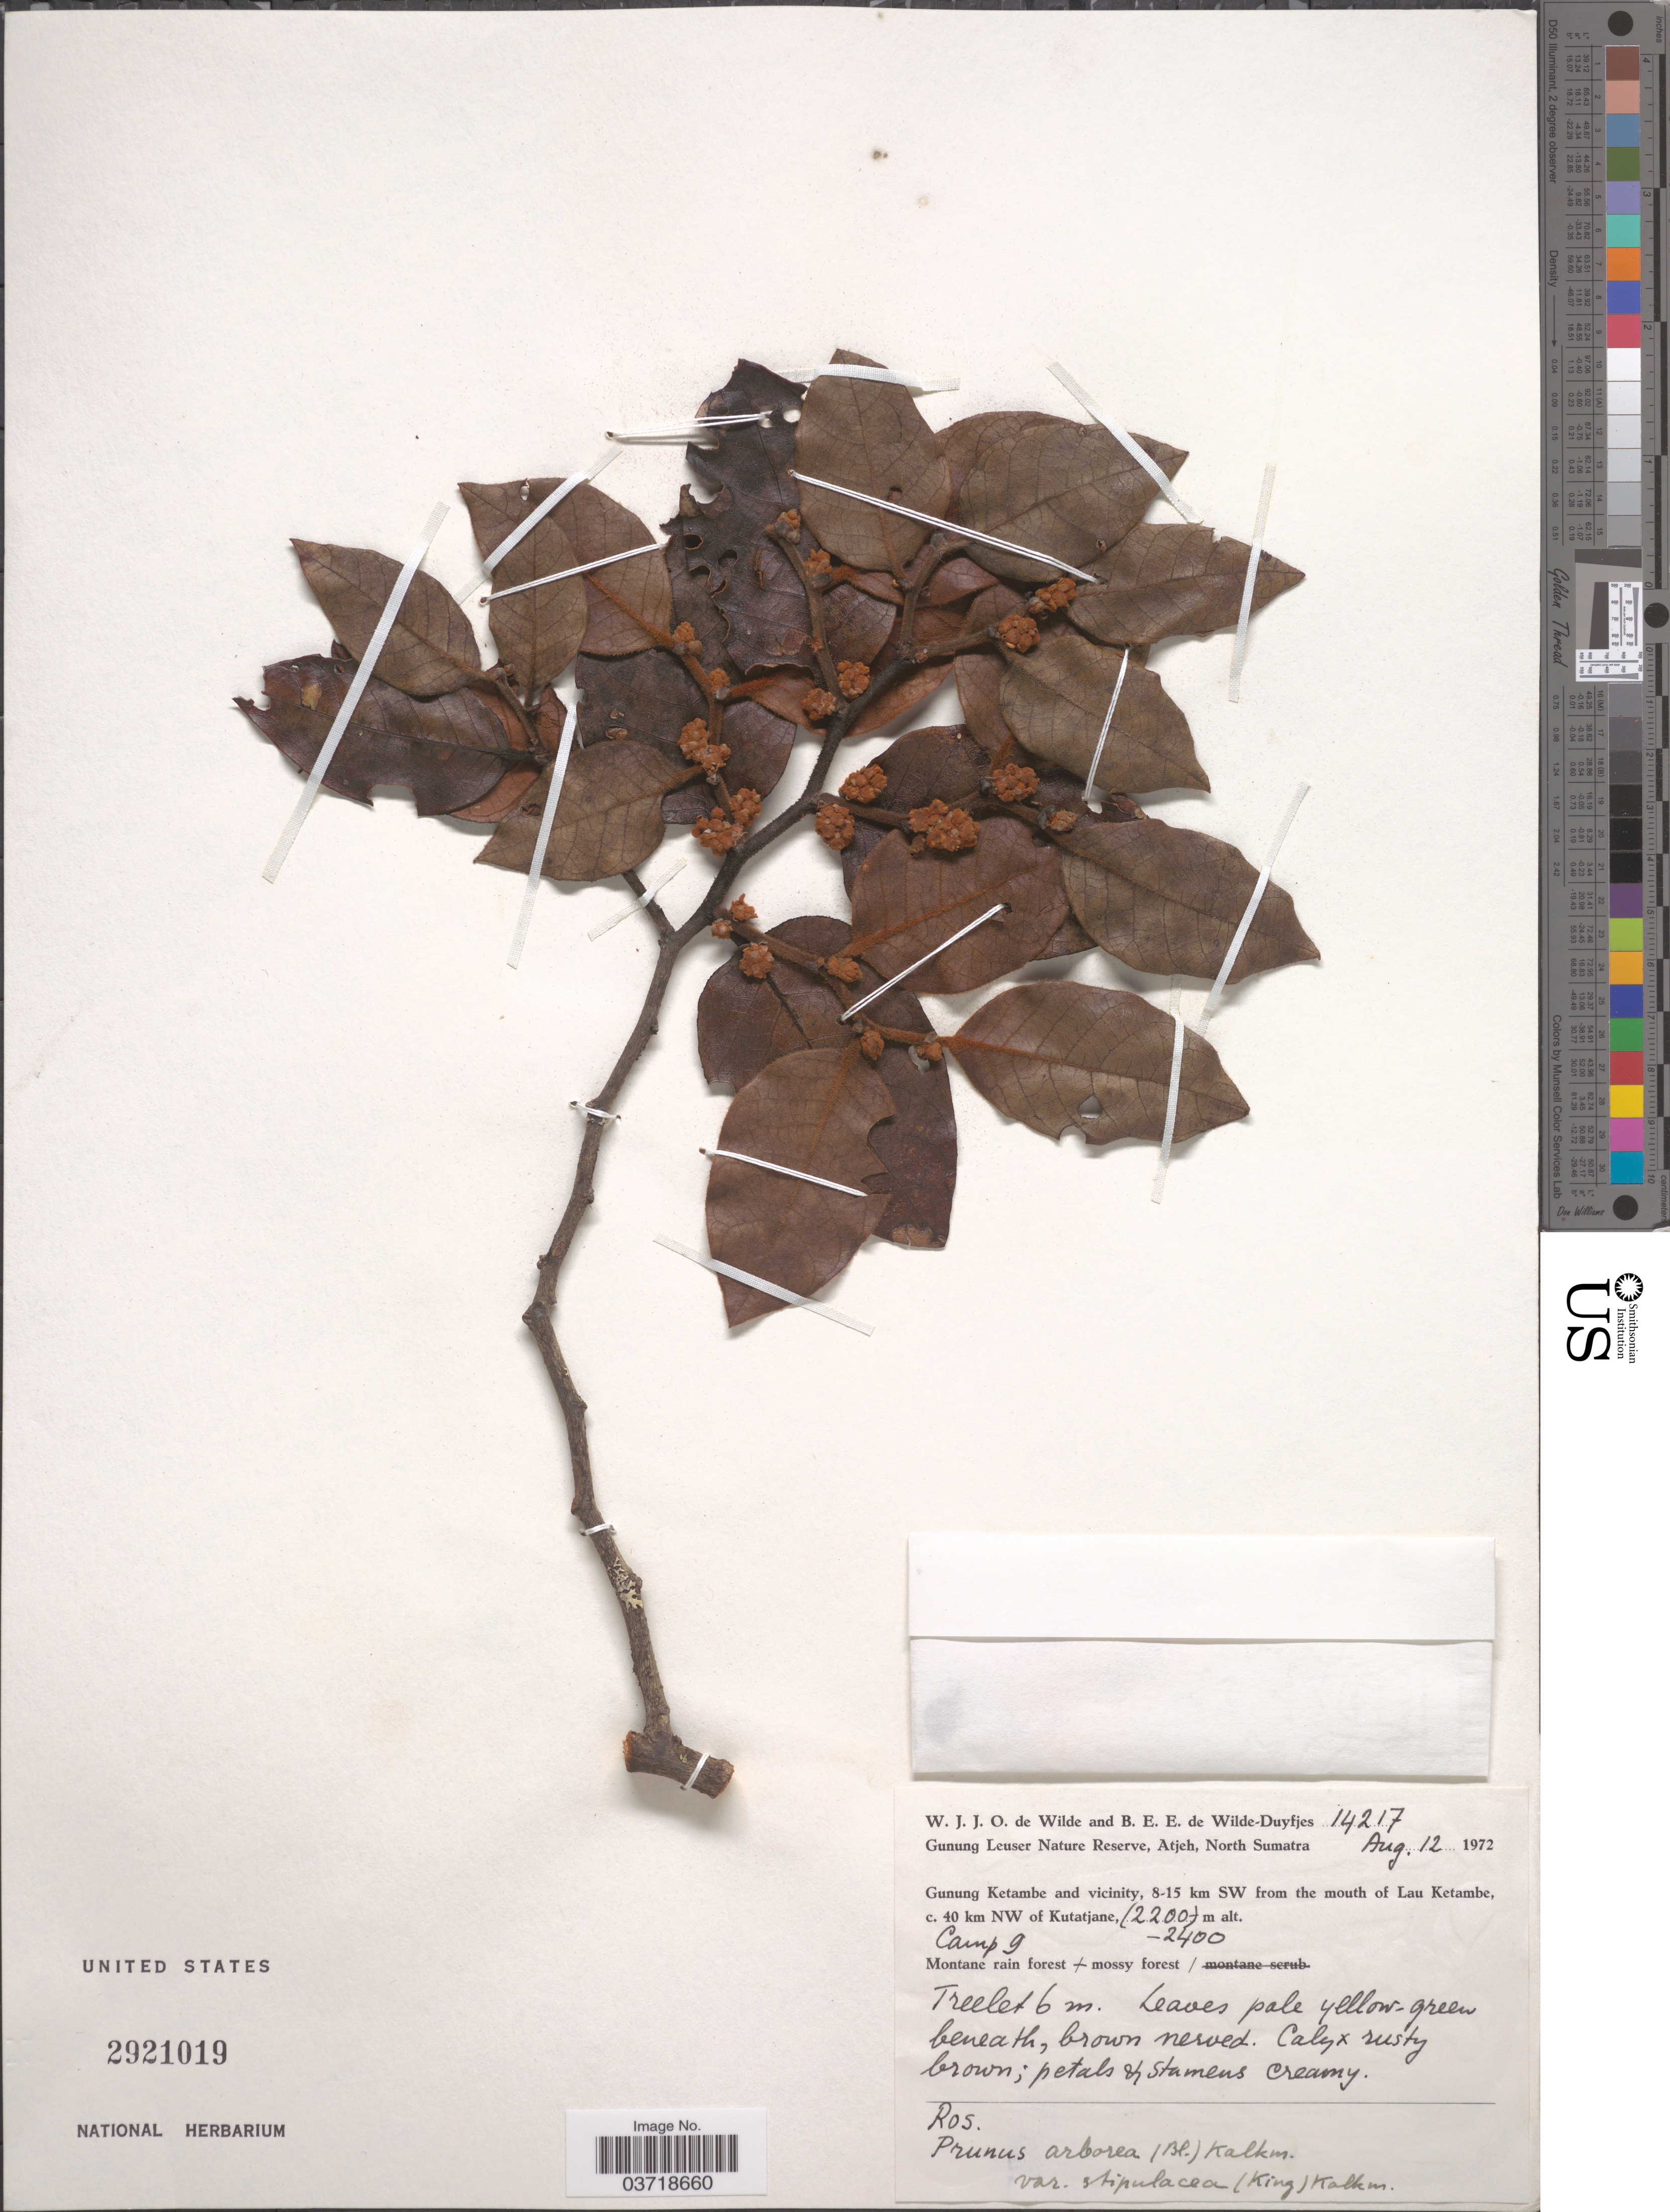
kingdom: Plantae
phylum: Tracheophyta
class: Magnoliopsida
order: Rosales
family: Rosaceae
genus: Prunus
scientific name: Prunus arborea var. stipulacea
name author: (Blume) Kalkman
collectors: W. J. de Wilde & B. E. de Wilde-Duyfjes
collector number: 14217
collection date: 1972-08-12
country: Indonesia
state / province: Sumatra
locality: Gunung Leuser Nature Reserve, Atjeh, North Sumatra. Gunung Ketambe and vicinity, 8-15 km SW from the mouth of Lau Ketambe, c. 40 km NW of Kutatjane. Camp 9.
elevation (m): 2200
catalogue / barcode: US 2921019